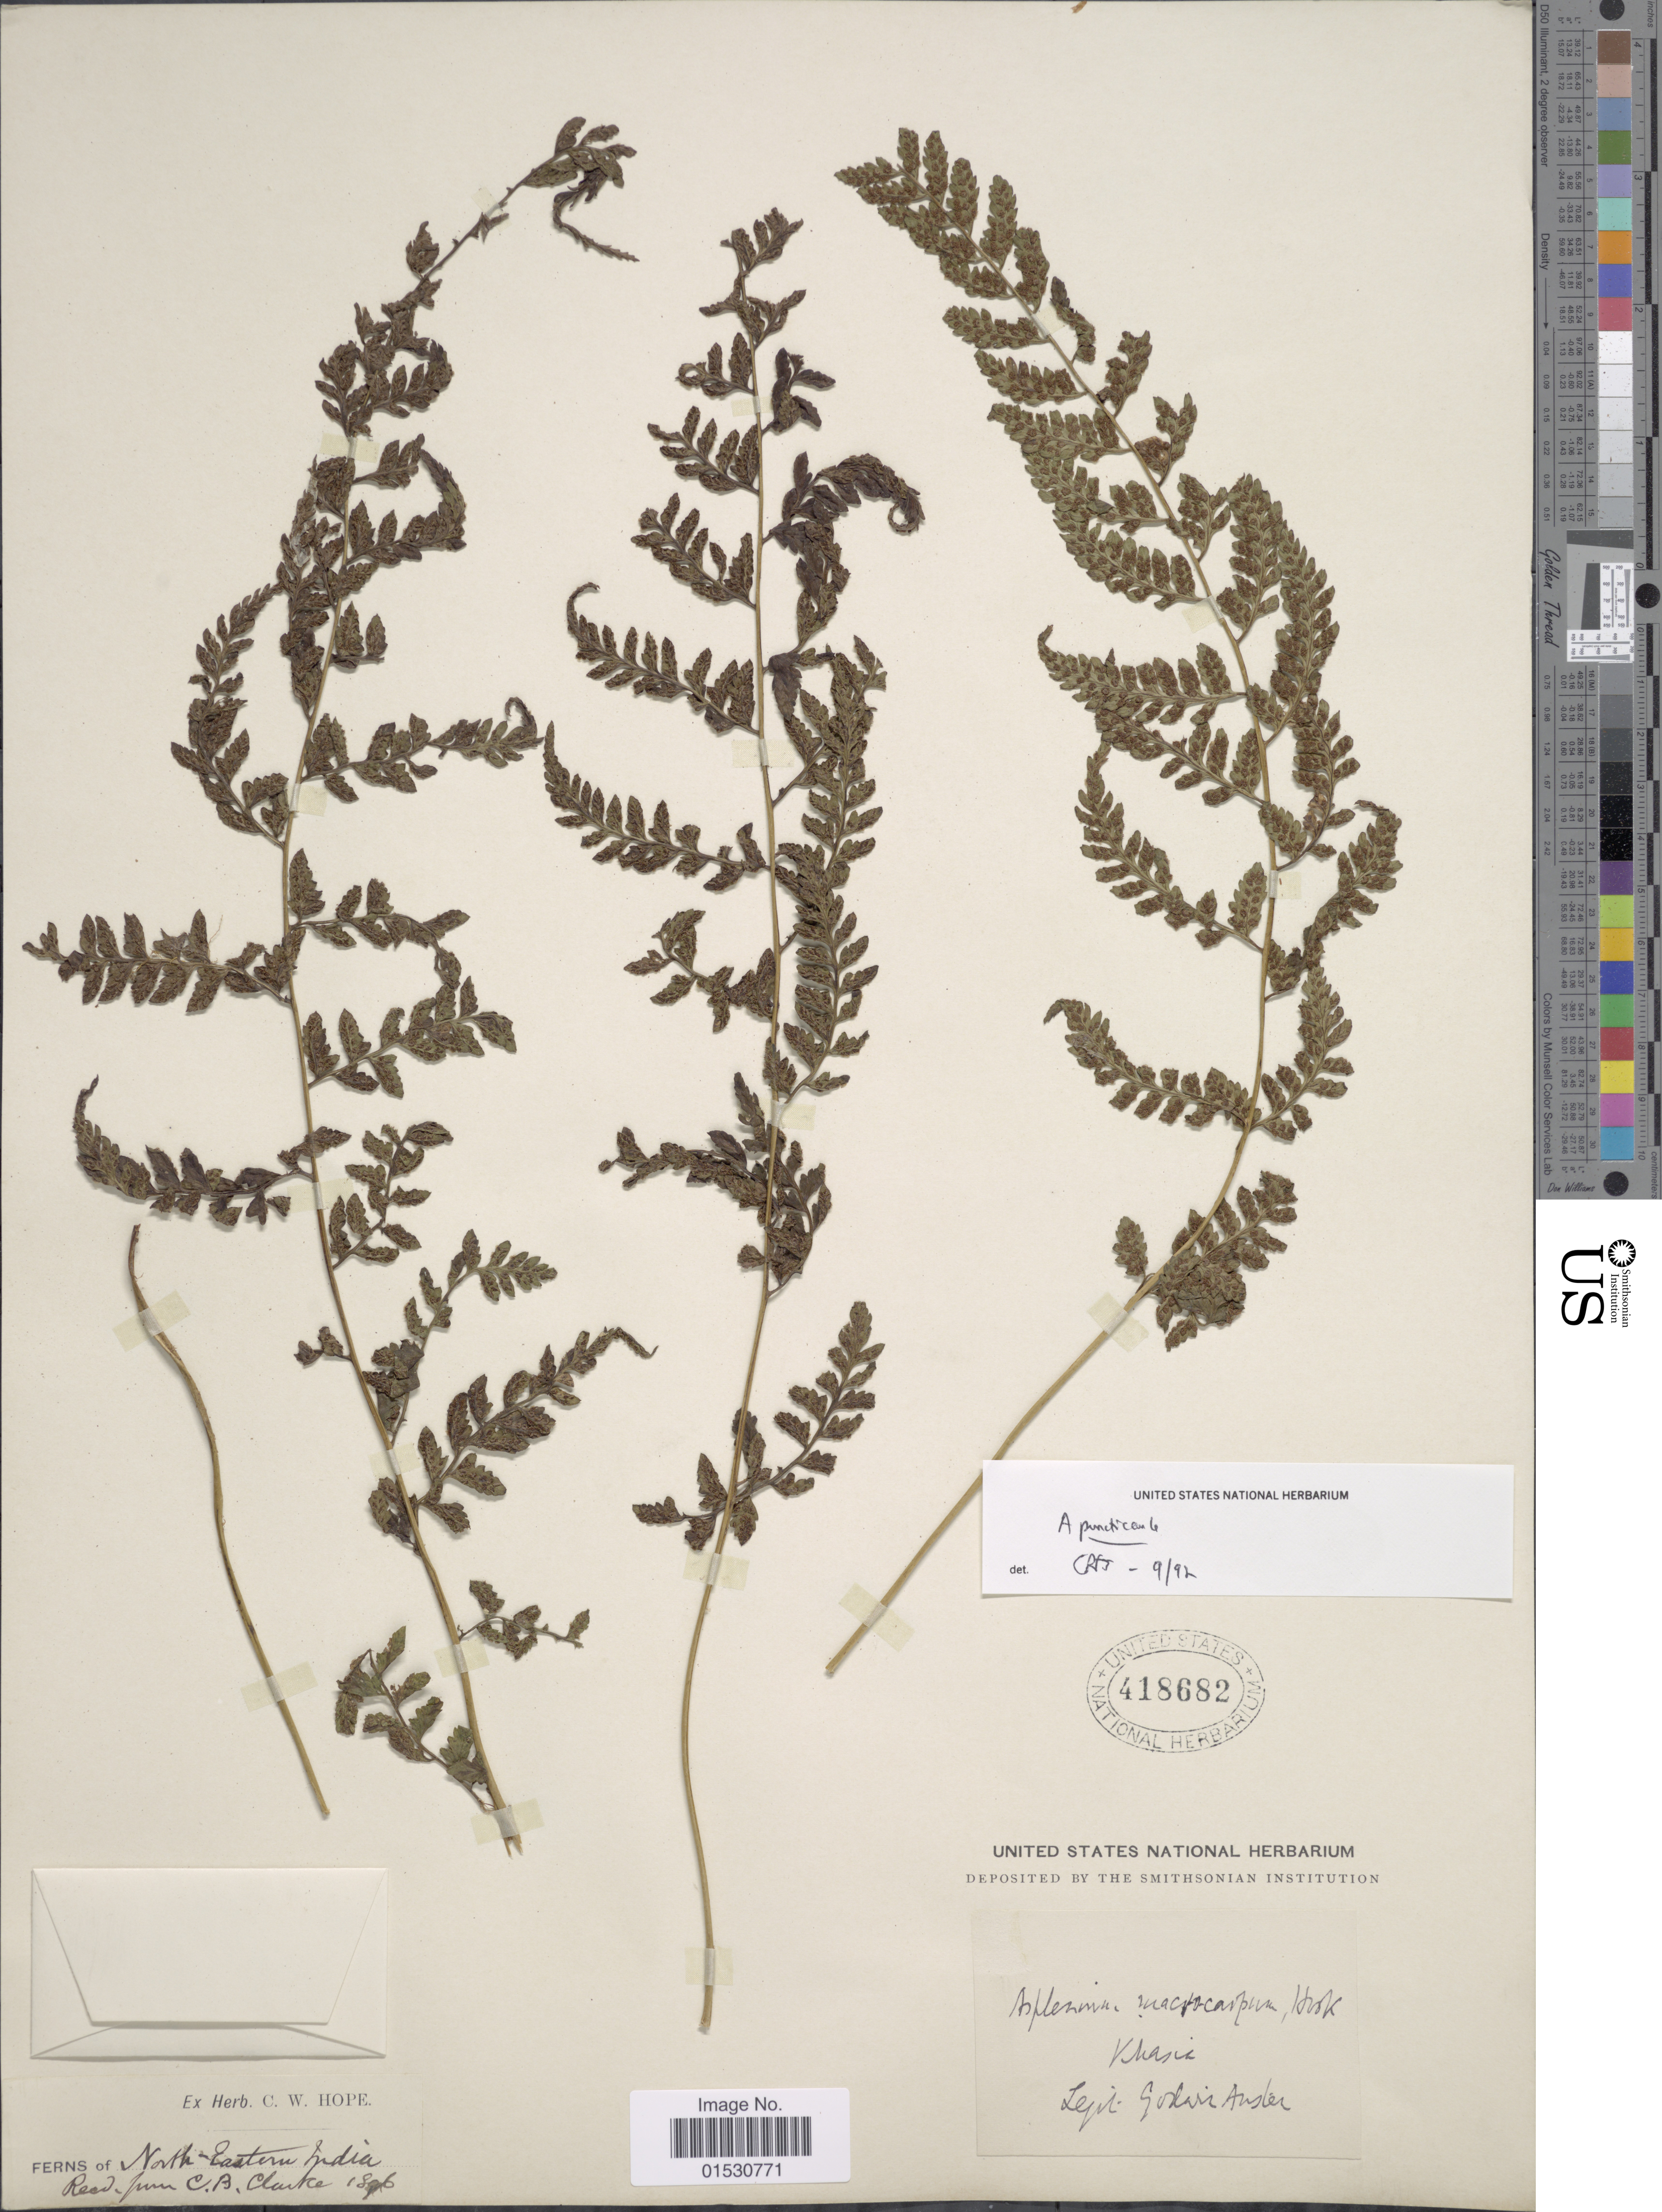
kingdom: Plantae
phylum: Tracheophyta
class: Polypodiopsida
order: Polypodiales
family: Athyriaceae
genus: Athyrium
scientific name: Athyrium macrocarpon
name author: Bedd.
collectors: G. Austen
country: India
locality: Khasie, North eastern India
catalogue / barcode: US 418682